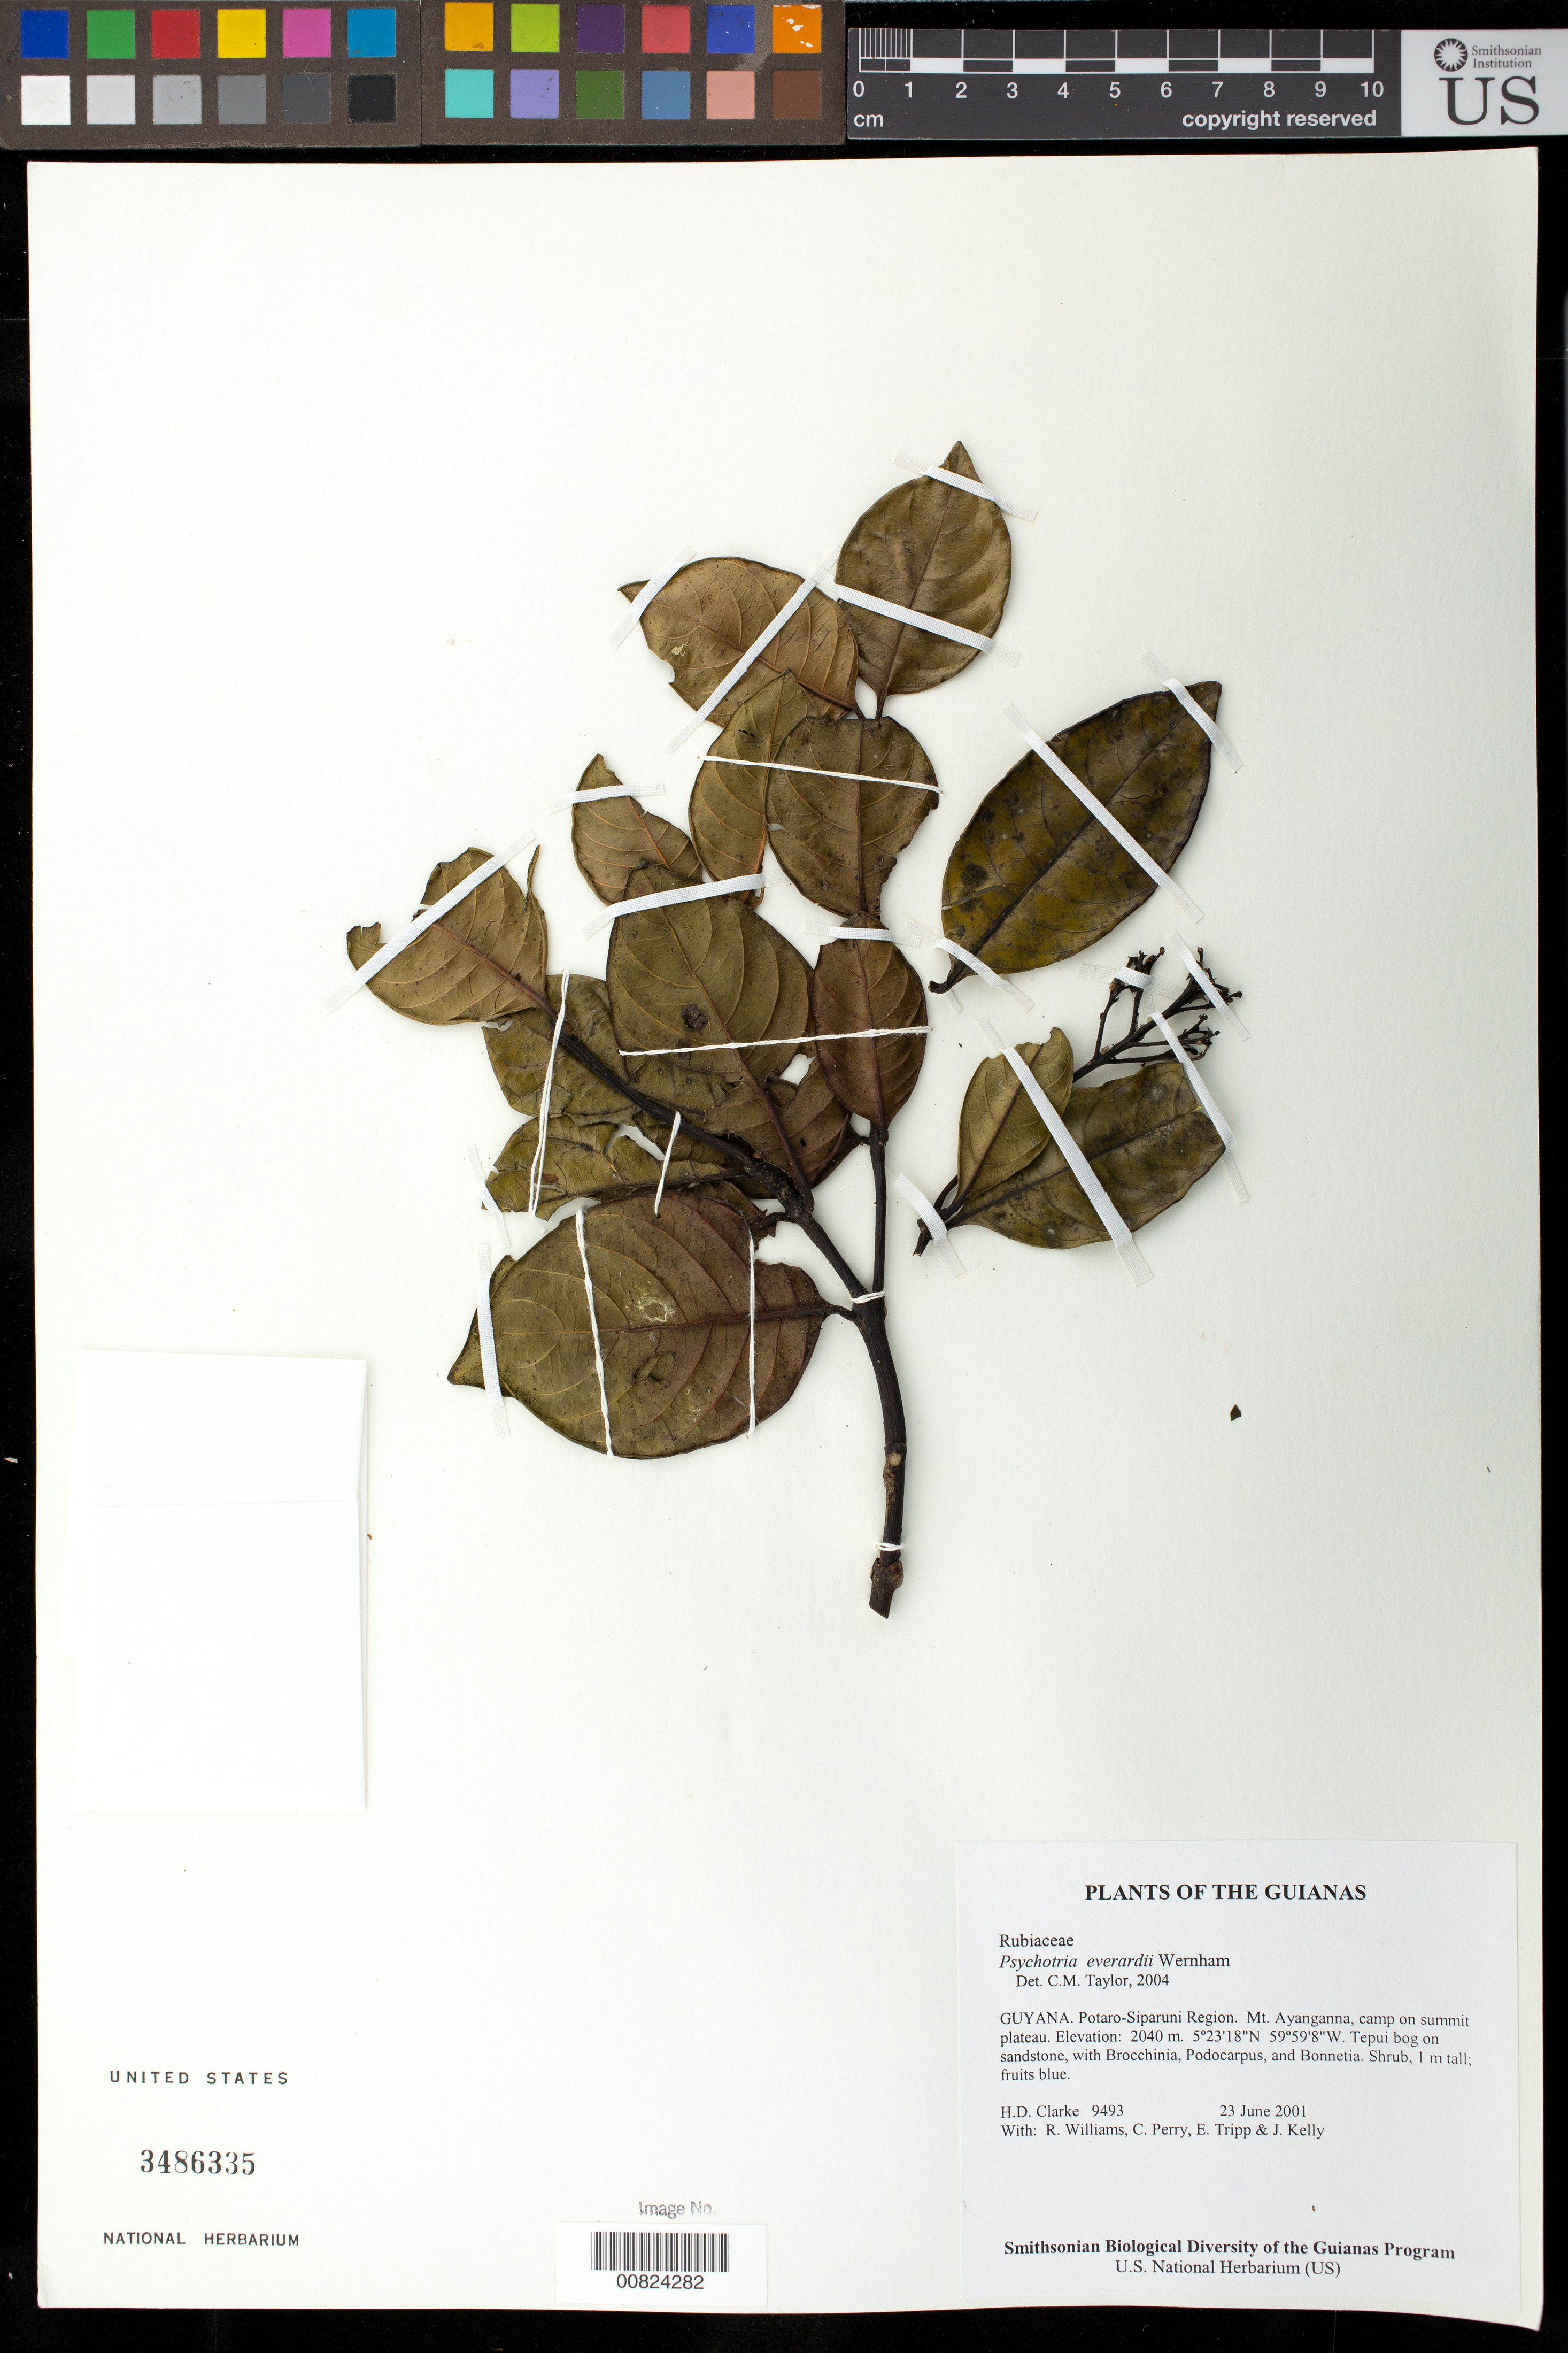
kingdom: Plantae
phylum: Tracheophyta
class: Magnoliopsida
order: Gentianales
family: Rubiaceae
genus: Palicourea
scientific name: Palicourea everardii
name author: (Wernham) Delprete & J.H. Kirkbr.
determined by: Kirkbride, J. H., Jr.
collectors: H. D. Clarke, R. Williams, C. Perry, E. Tripp & J. Kelly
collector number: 9493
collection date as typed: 23 June 2001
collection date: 2001-06-23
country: Guyana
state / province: Potaro-Siparuni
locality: Mt. Ayanganna, camp on summit plateau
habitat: Tepui bog on sandstone, with Brocchinia, Podocarpus, and Bonnetia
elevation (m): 2040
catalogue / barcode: US 3486335